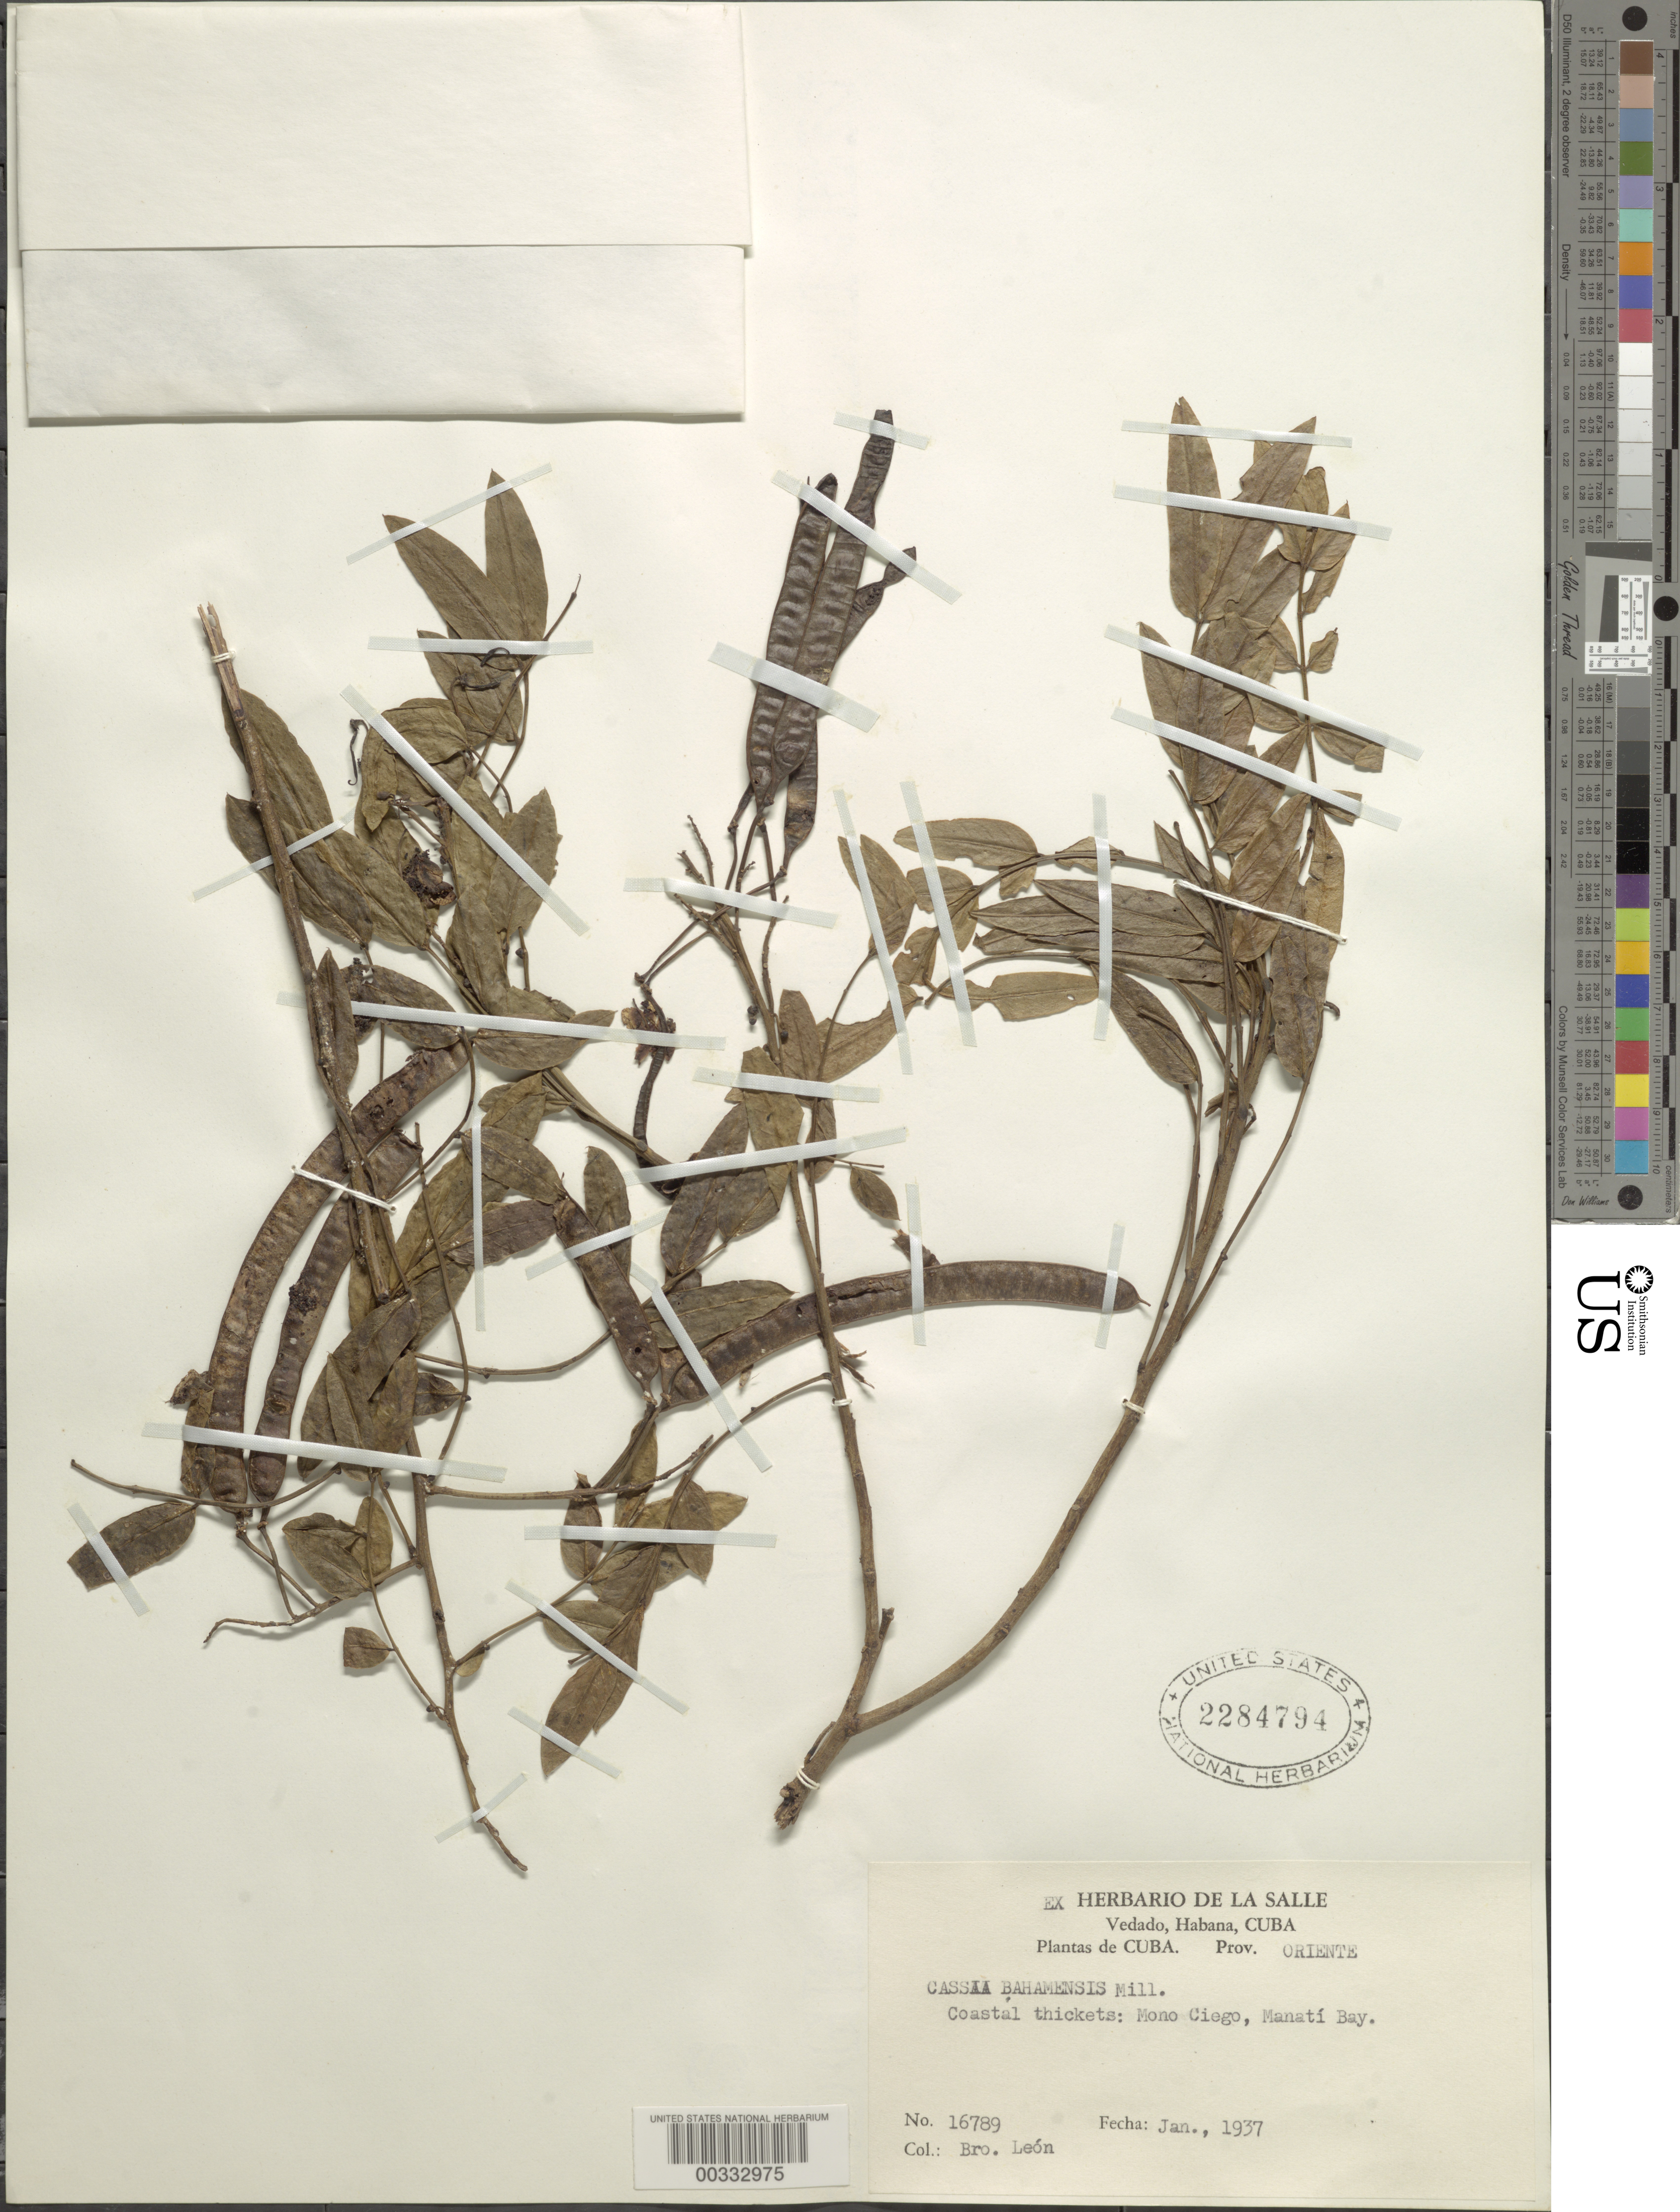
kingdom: Plantae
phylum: Tracheophyta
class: Magnoliopsida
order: Fabales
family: Fabaceae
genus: Senna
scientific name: Senna ligustrina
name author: (L.) H.S. Irwin & Barneby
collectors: Bro. León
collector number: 16789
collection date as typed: Jan 1937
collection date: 1937-01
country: Cuba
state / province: Oriente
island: Greater Antilles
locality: Mono ciego, manati bay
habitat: Coastal thickets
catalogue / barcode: US 2284794